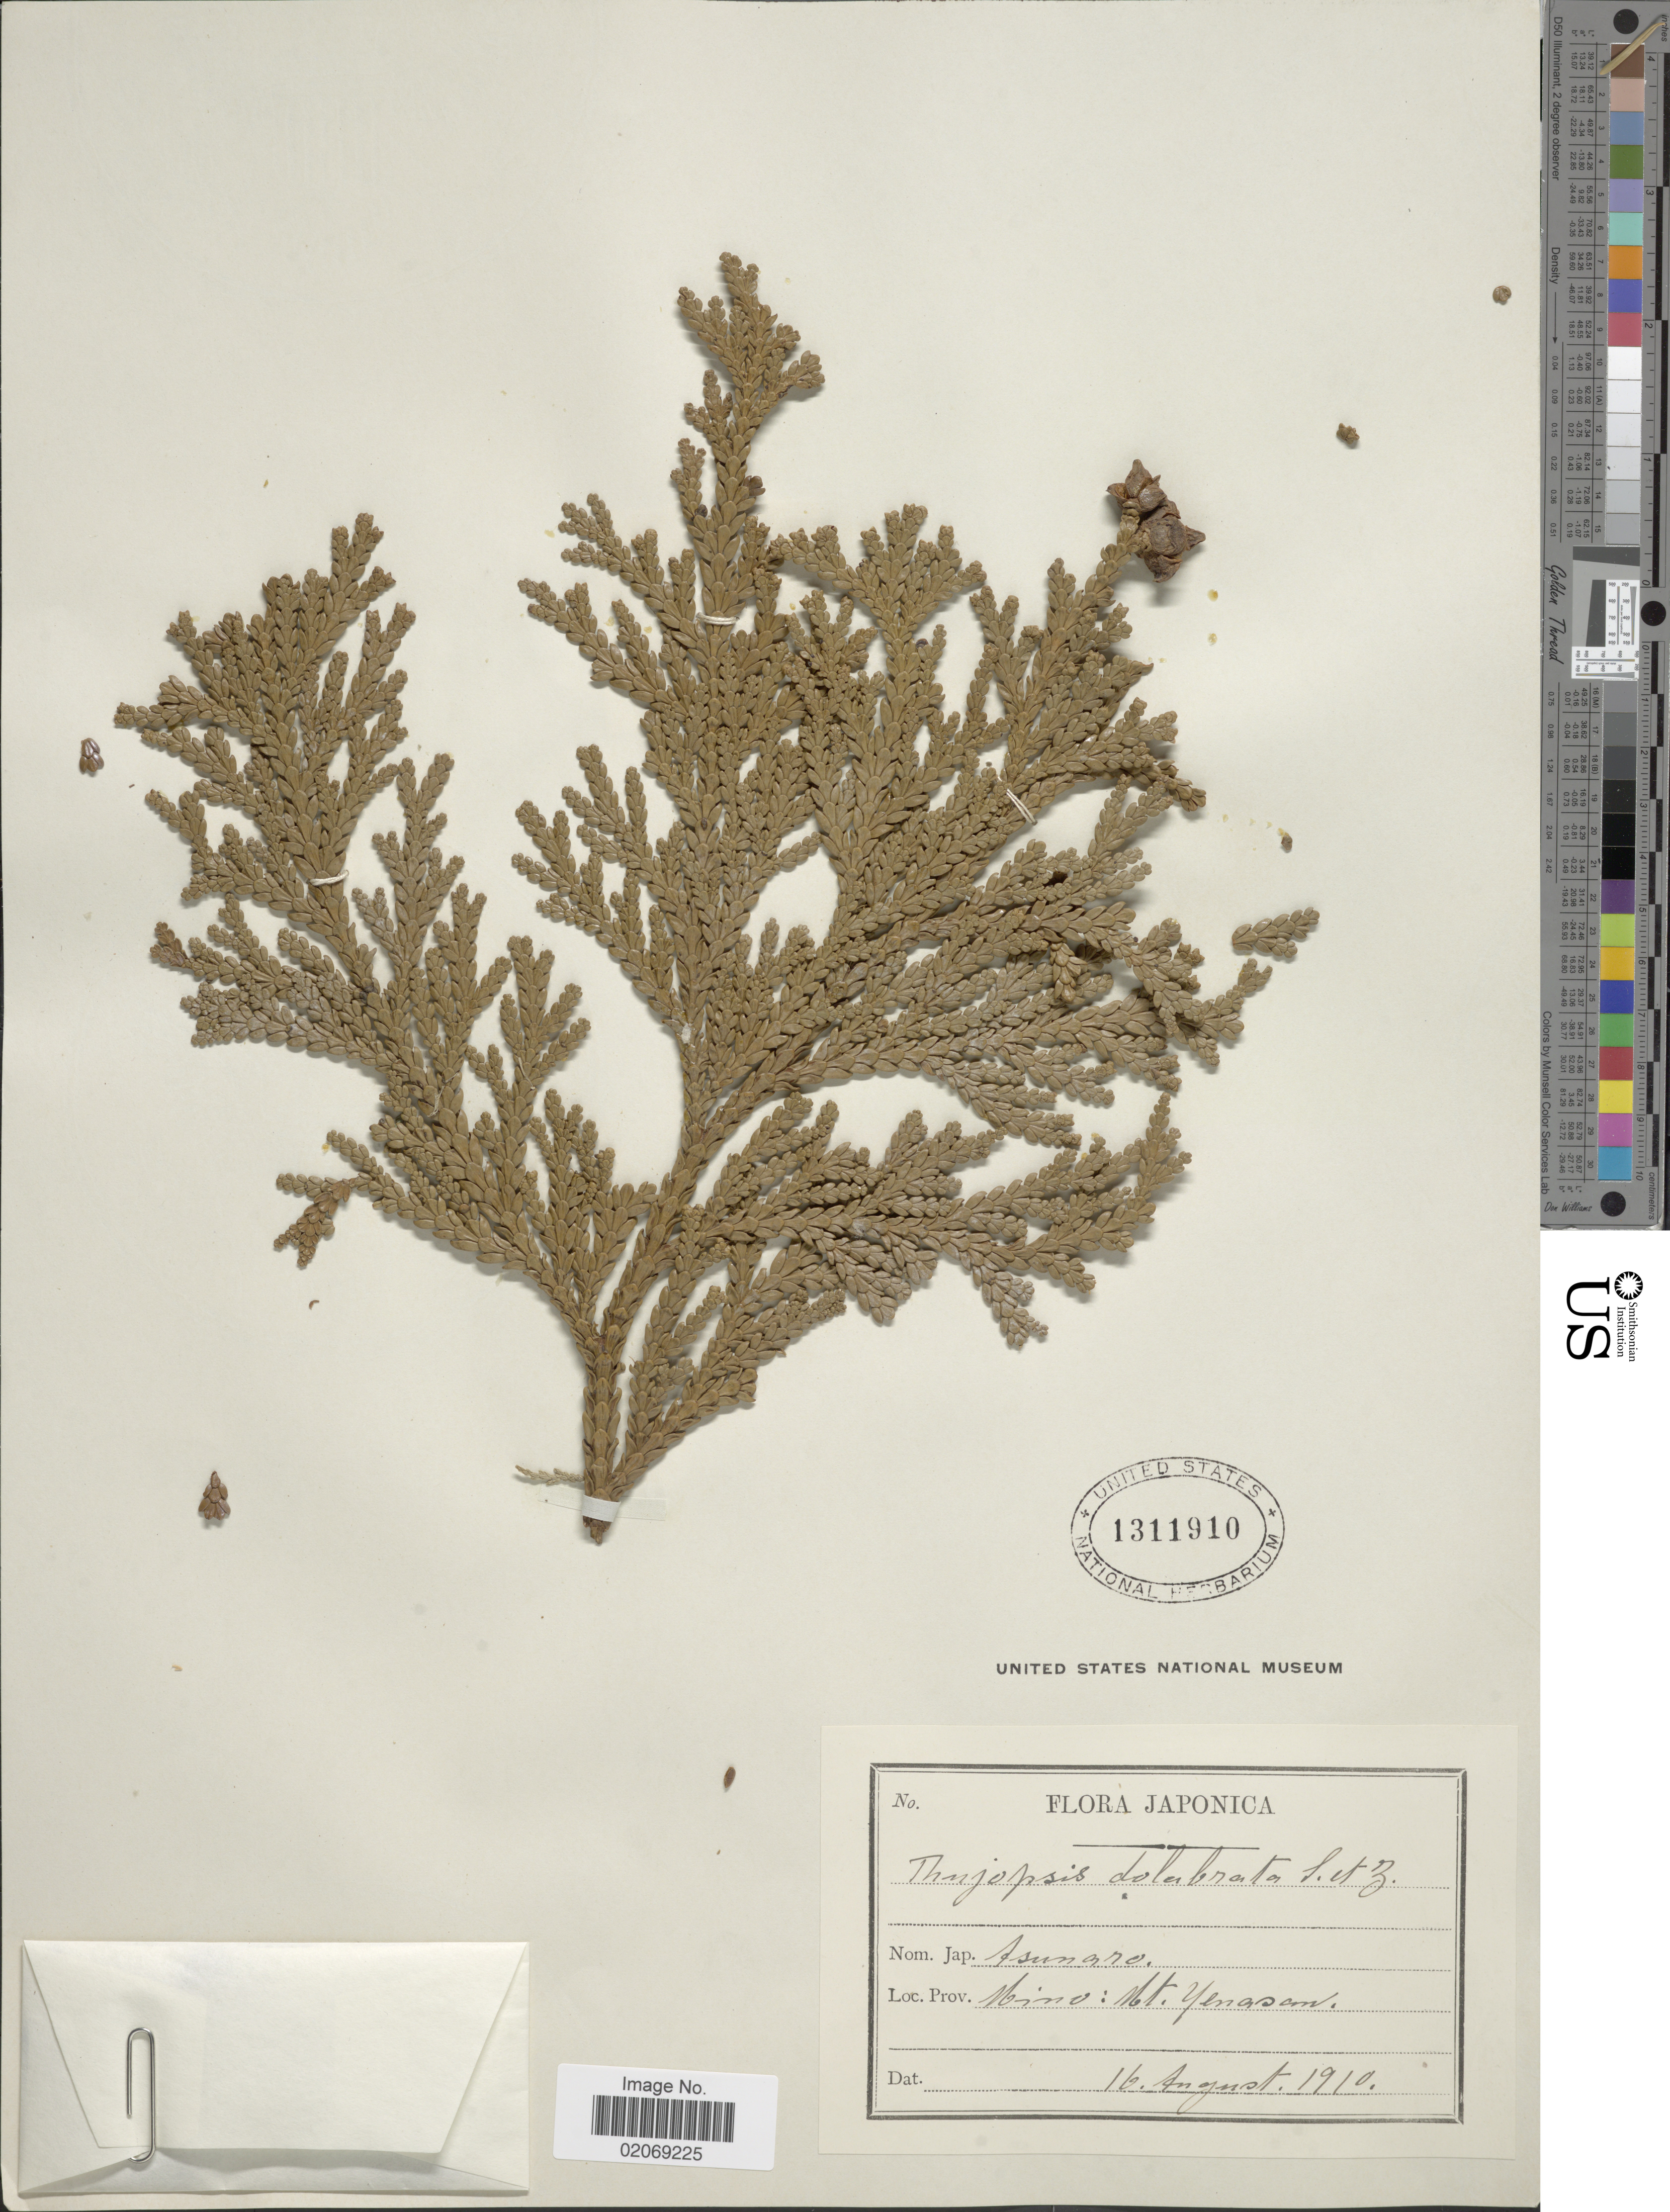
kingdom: Plantae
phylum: Tracheophyta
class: Pinopsida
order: Pinales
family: Cupressaceae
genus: Thujopsis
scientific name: Thujopsis dolabrata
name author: (Thunb. ex L. f.) Siebold & Zucc.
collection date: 1910-08-16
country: Japan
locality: Prov. Mino: Mt. Yenasan.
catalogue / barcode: US 1311910